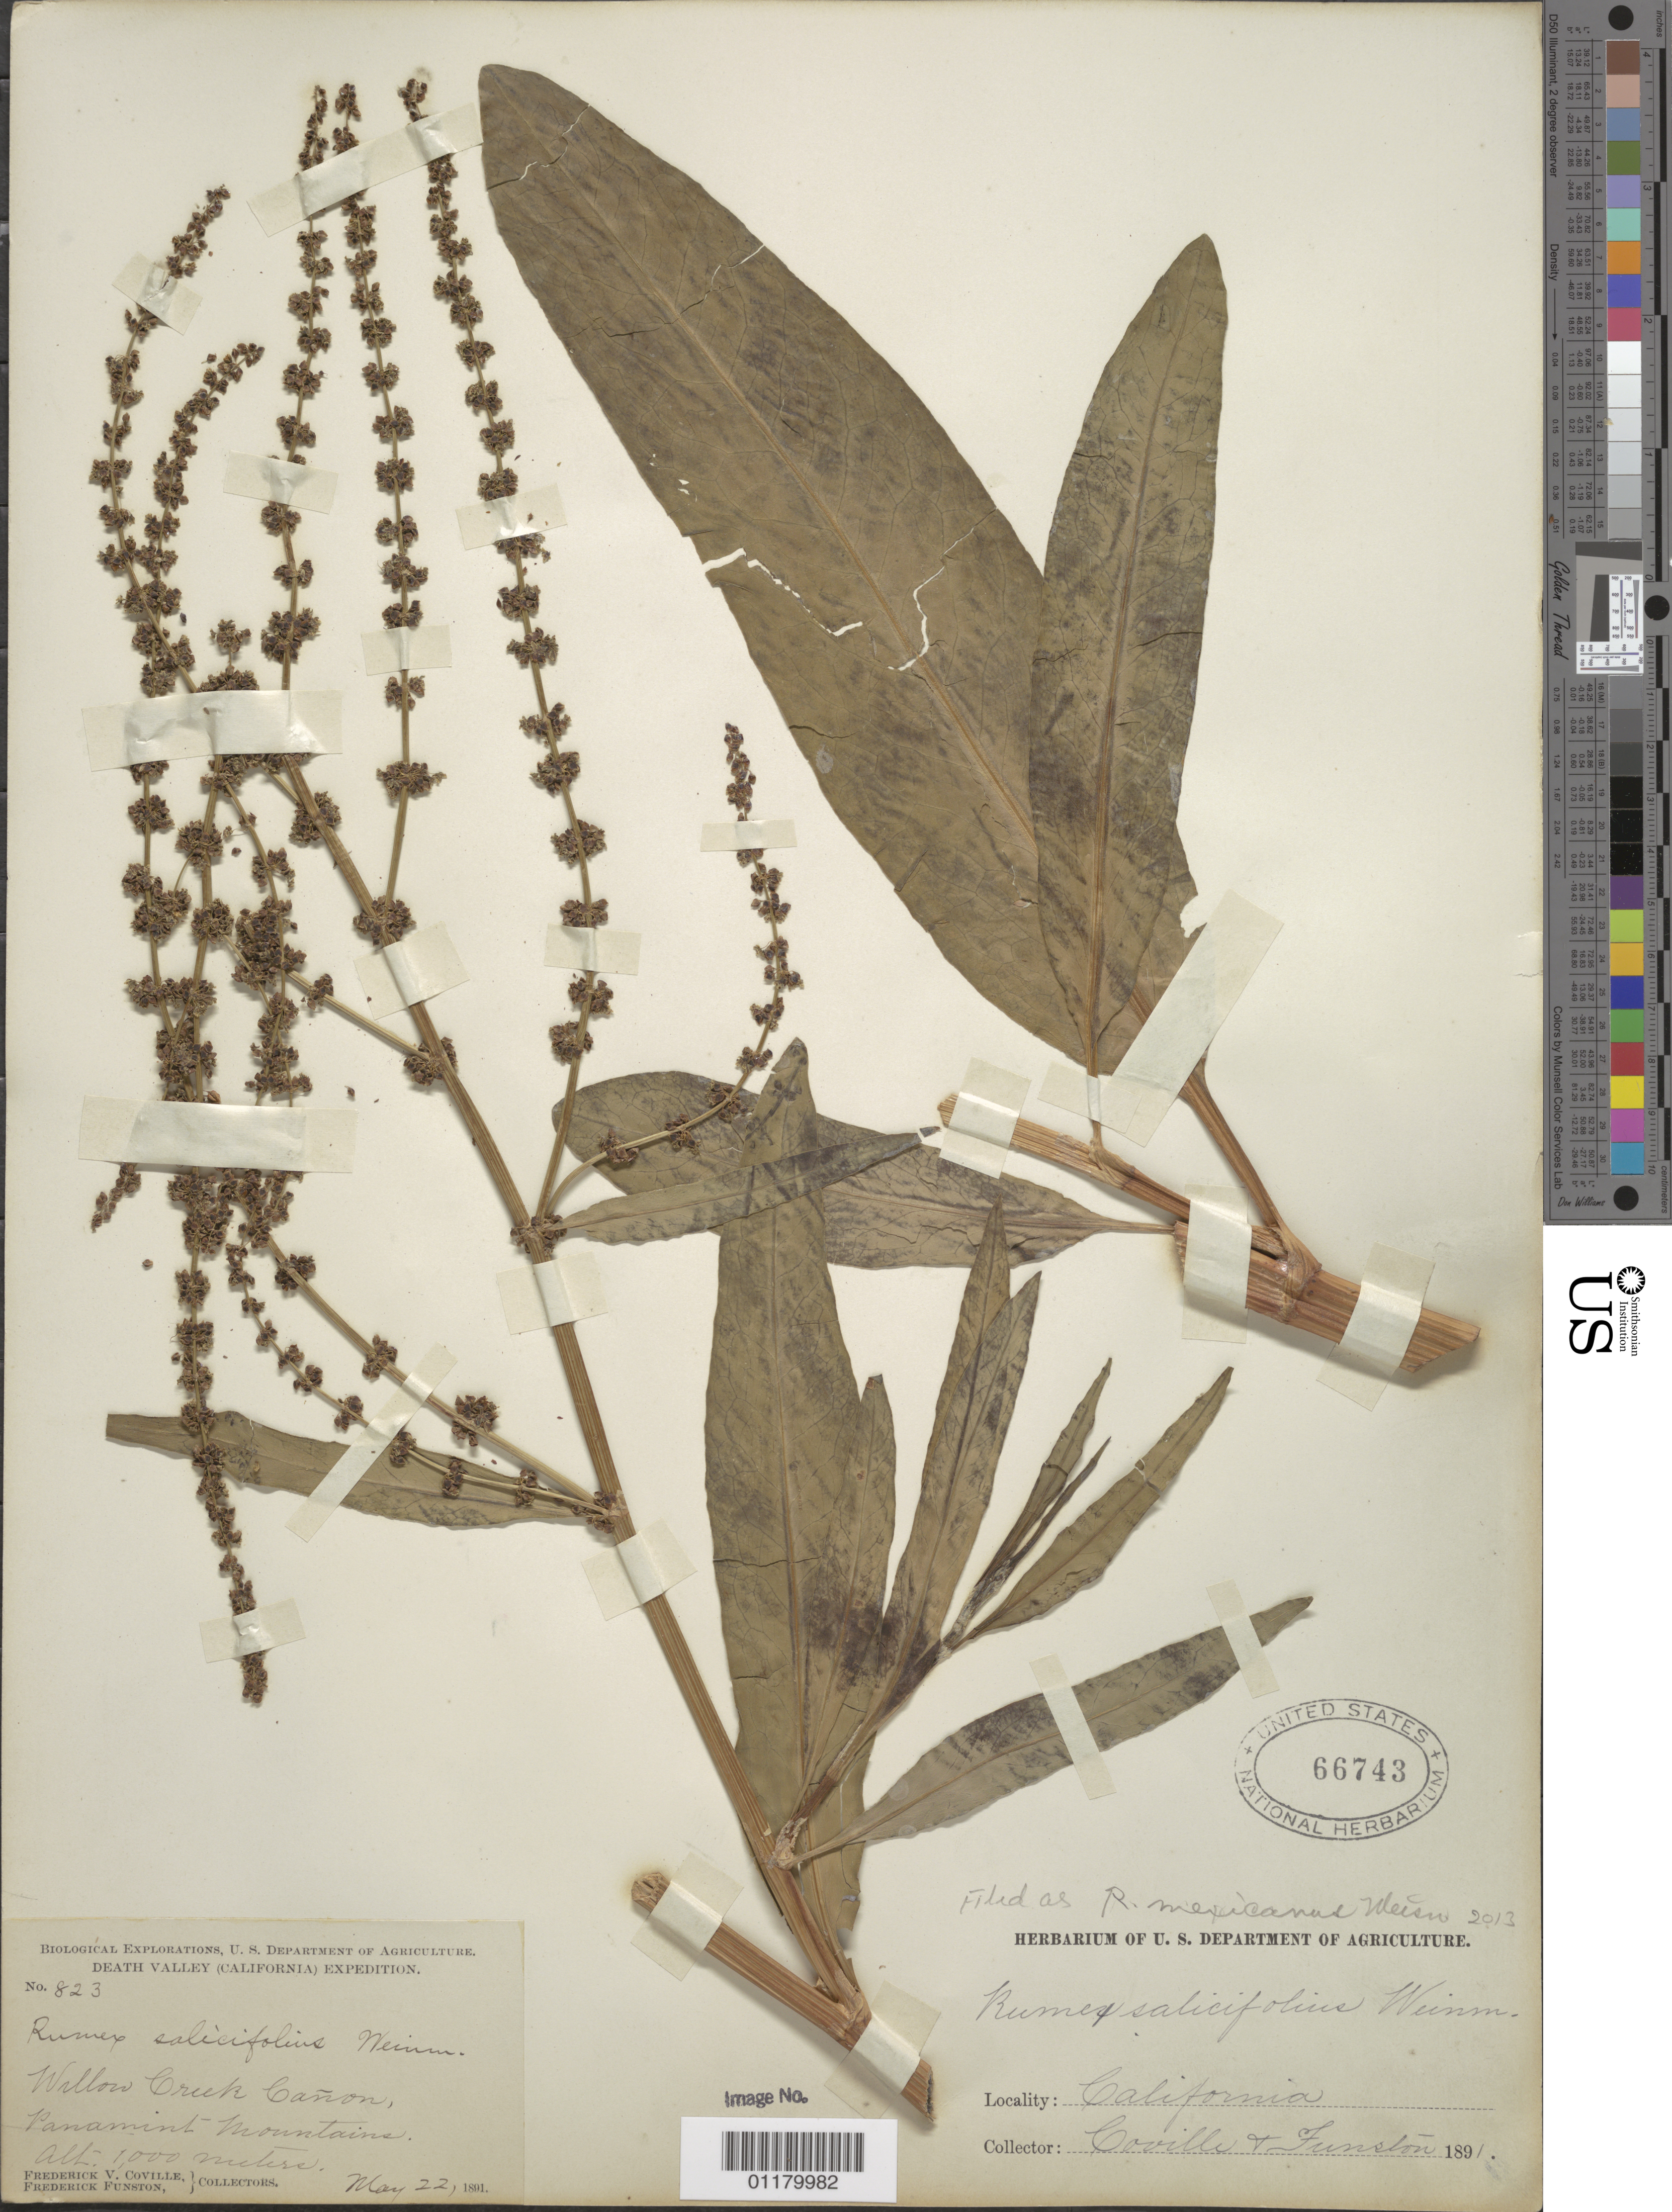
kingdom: Plantae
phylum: Tracheophyta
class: Magnoliopsida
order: Caryophyllales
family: Polygonaceae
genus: Rumex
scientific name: Rumex mexicanus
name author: Meisn.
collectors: F. V. Coville & F. Funston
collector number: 823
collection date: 1891-05-22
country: United States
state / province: California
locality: Willow Creek Canyon, Panamint Mountains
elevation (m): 1000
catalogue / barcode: US 66743